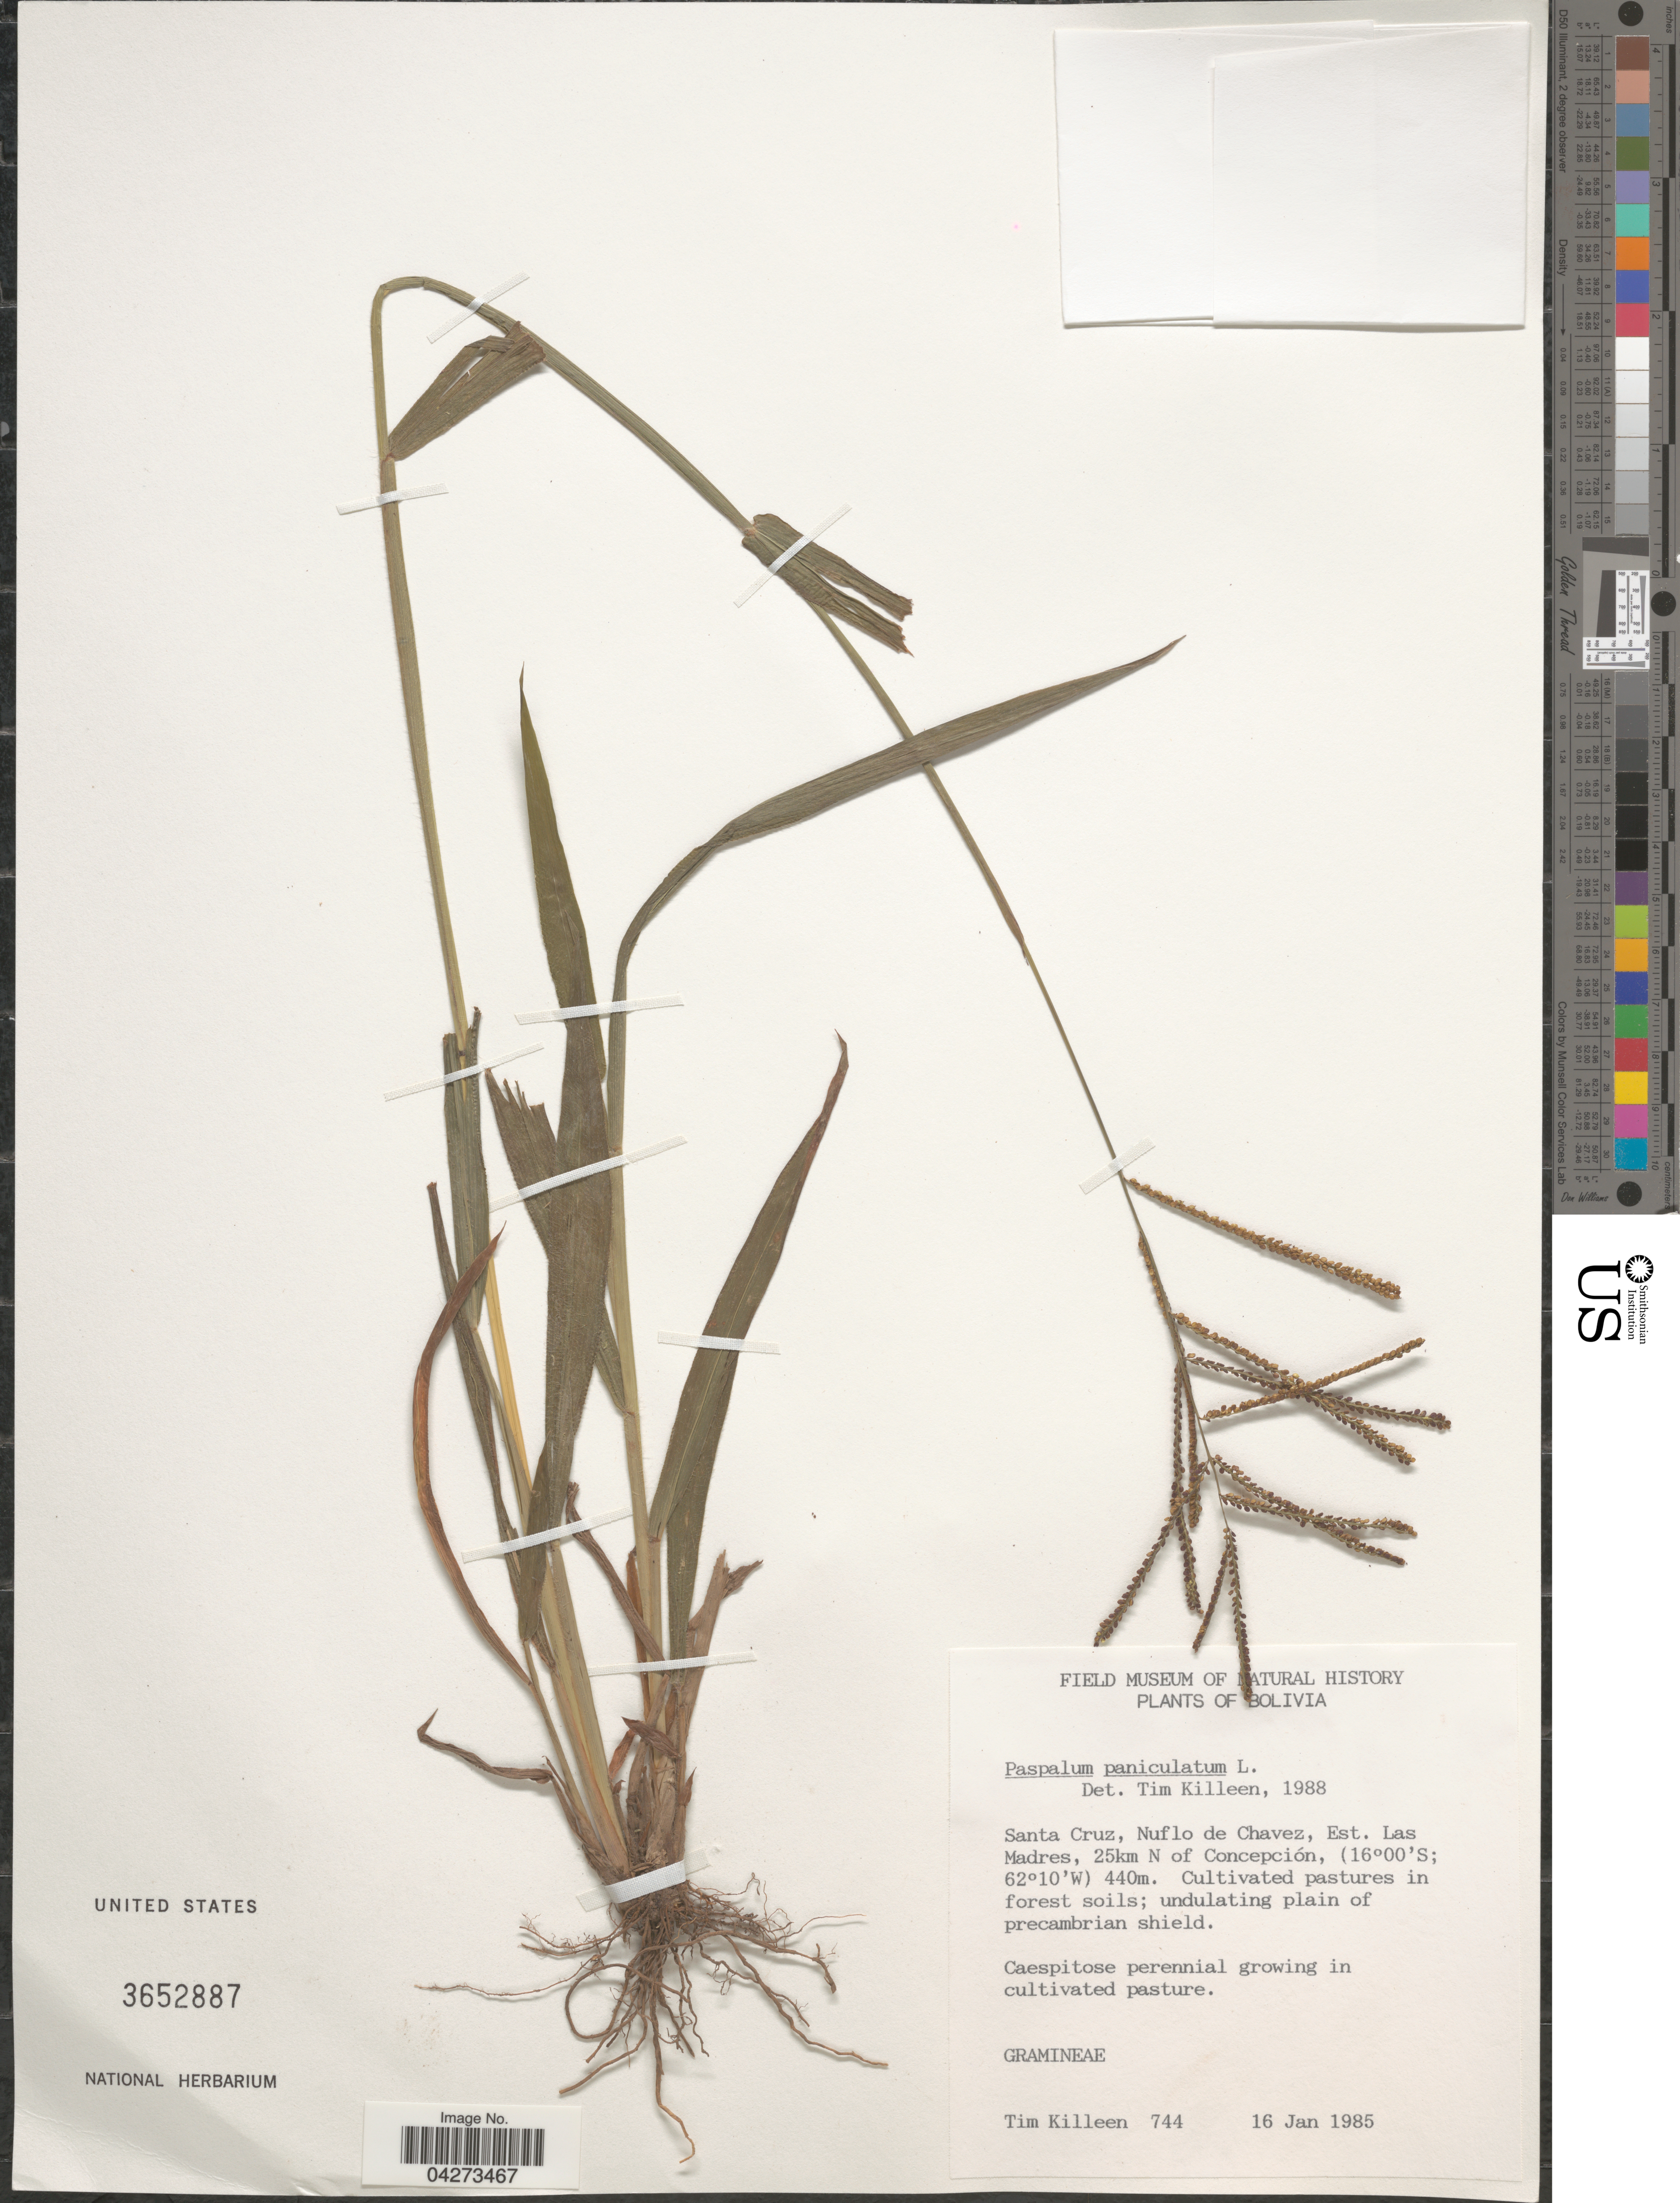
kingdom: Plantae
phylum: Tracheophyta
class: Liliopsida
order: Poales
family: Poaceae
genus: Paspalum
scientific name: Paspalum paniculatum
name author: L.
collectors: T. J. Killeen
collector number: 744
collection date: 1985-01-16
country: Bolivia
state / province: Santa Cruz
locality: Nuflo de Chavez, Est. Las Madres, 25km N of Concepción.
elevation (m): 440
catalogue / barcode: US 3652887